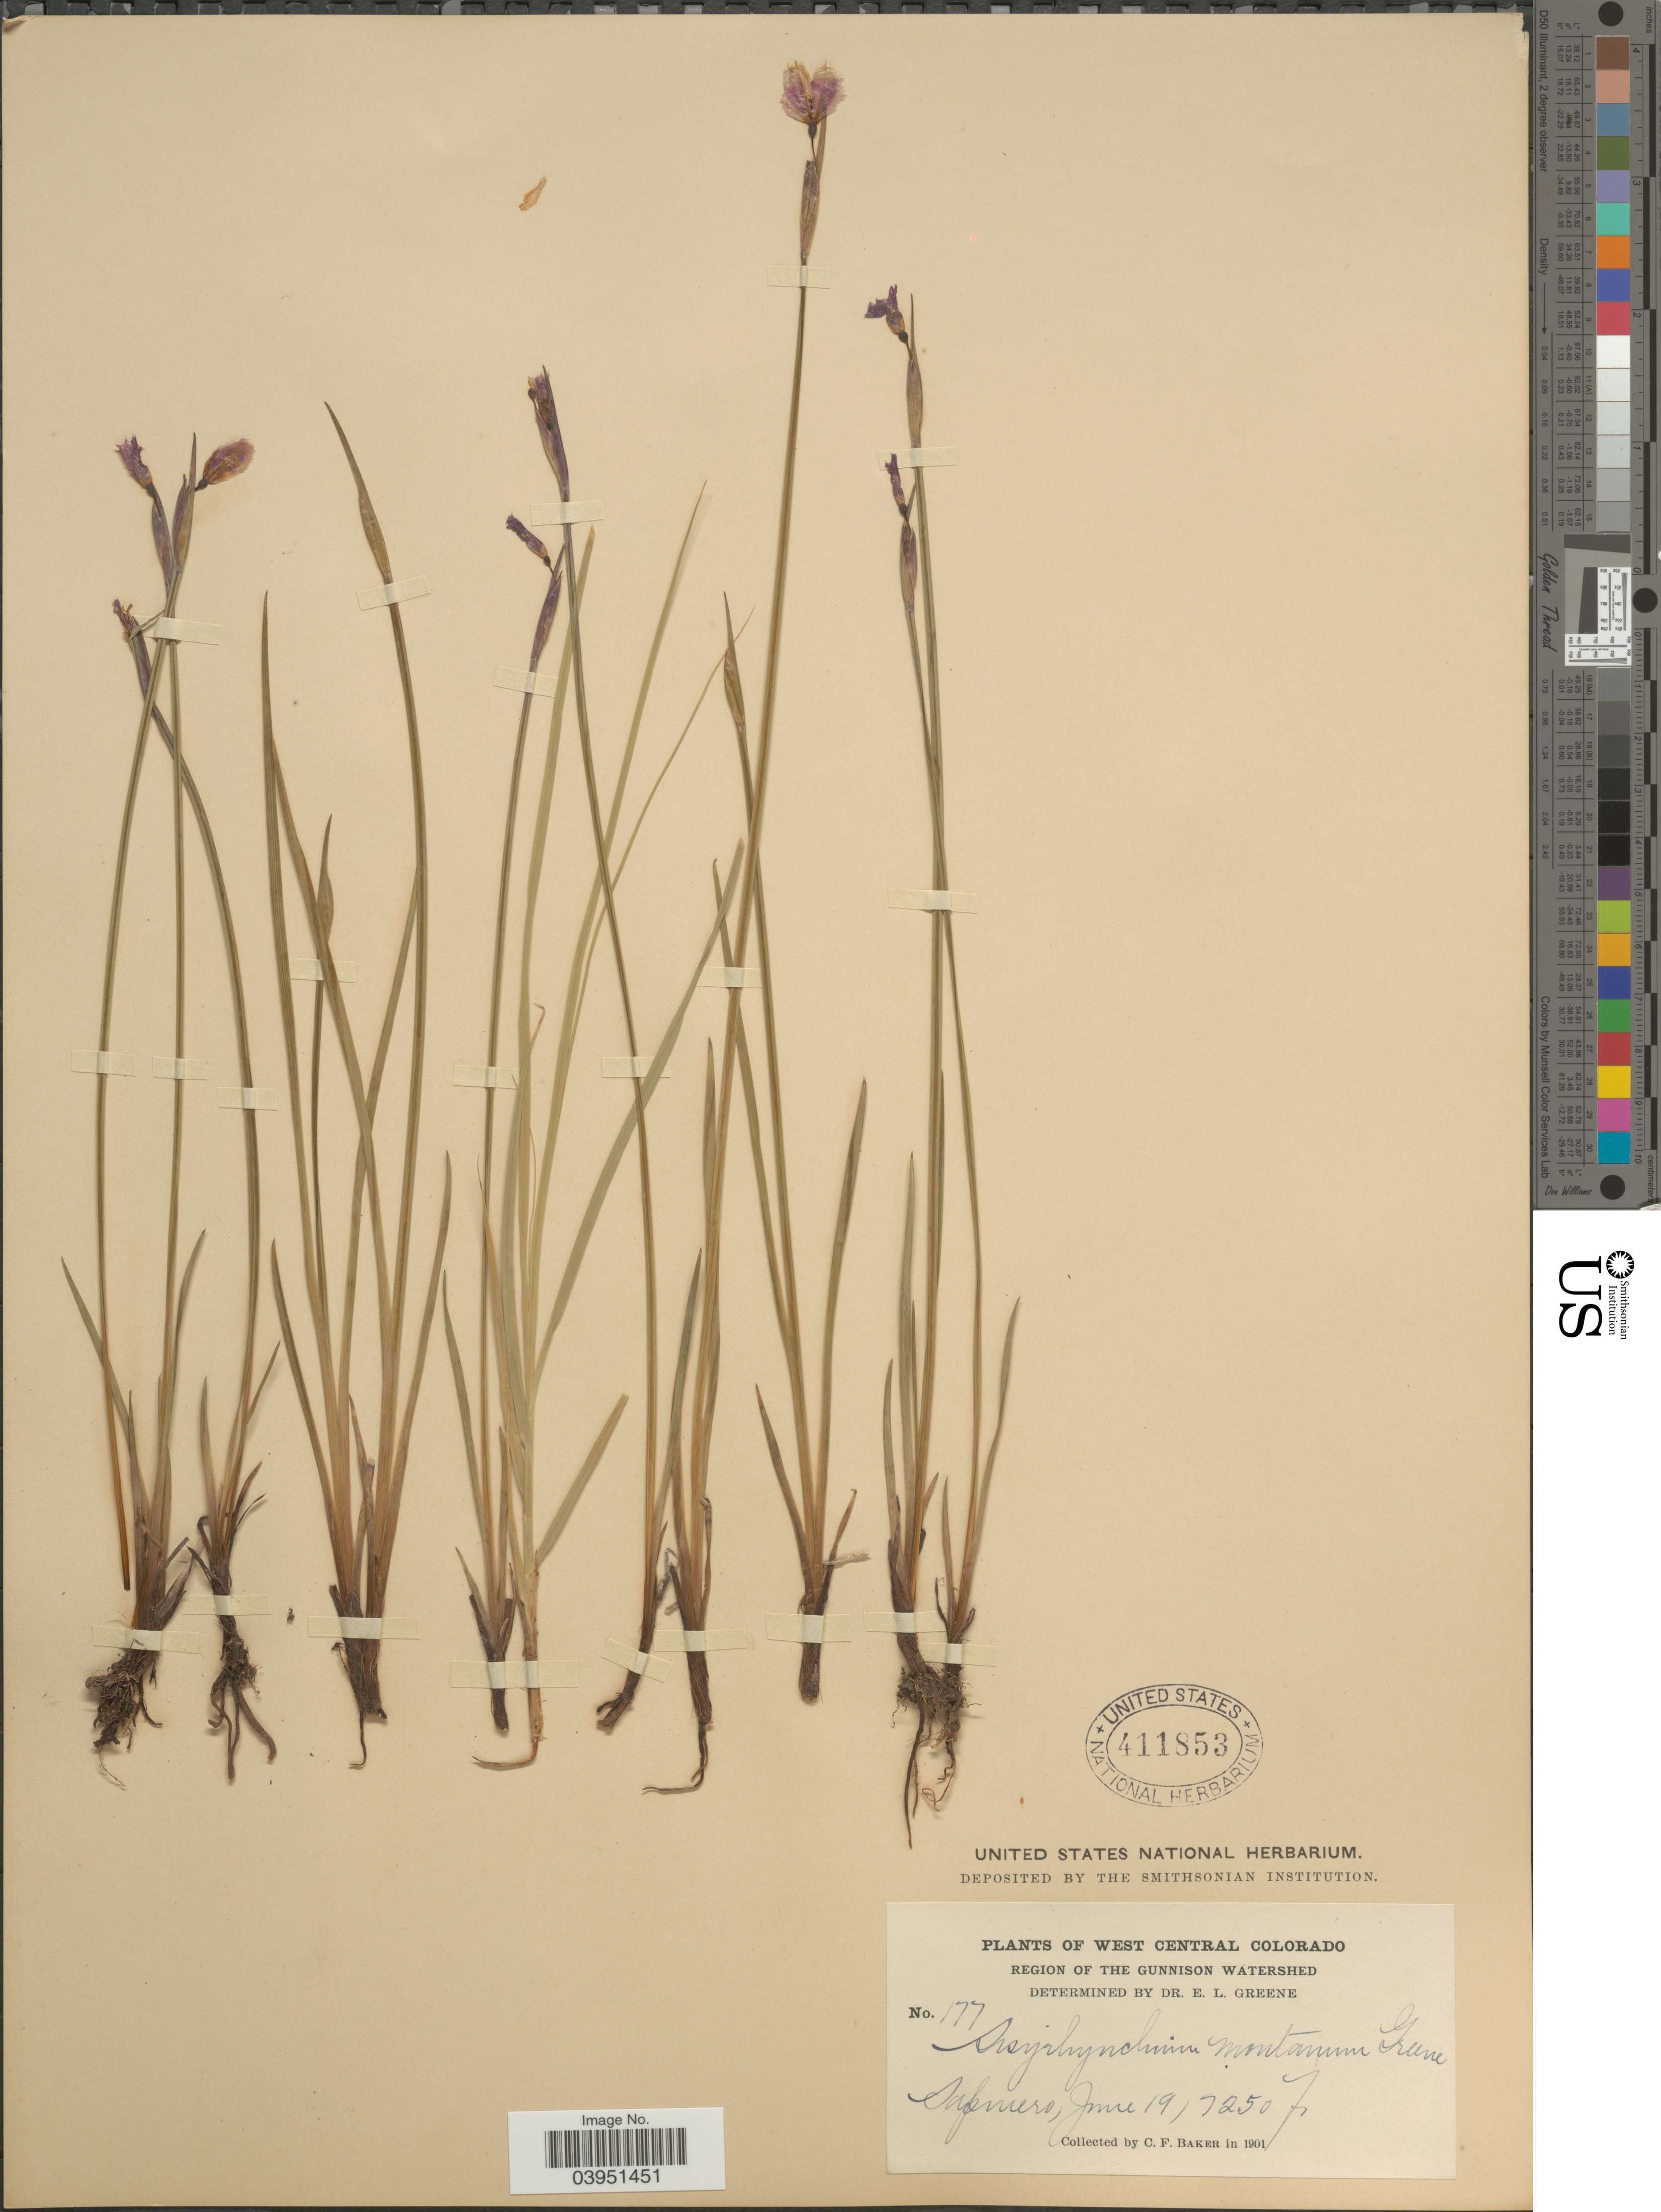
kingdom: Plantae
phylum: Tracheophyta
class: Liliopsida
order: Asparagales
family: Iridaceae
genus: Sisyrinchium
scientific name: Sisyrinchium montanum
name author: Greene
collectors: C. F. Baker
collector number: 177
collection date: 1901-06-19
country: United States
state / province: Colorado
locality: West Central Colorado. Region of the Gunnison Watershed. Sapinero.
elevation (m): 2210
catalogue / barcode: US 411853